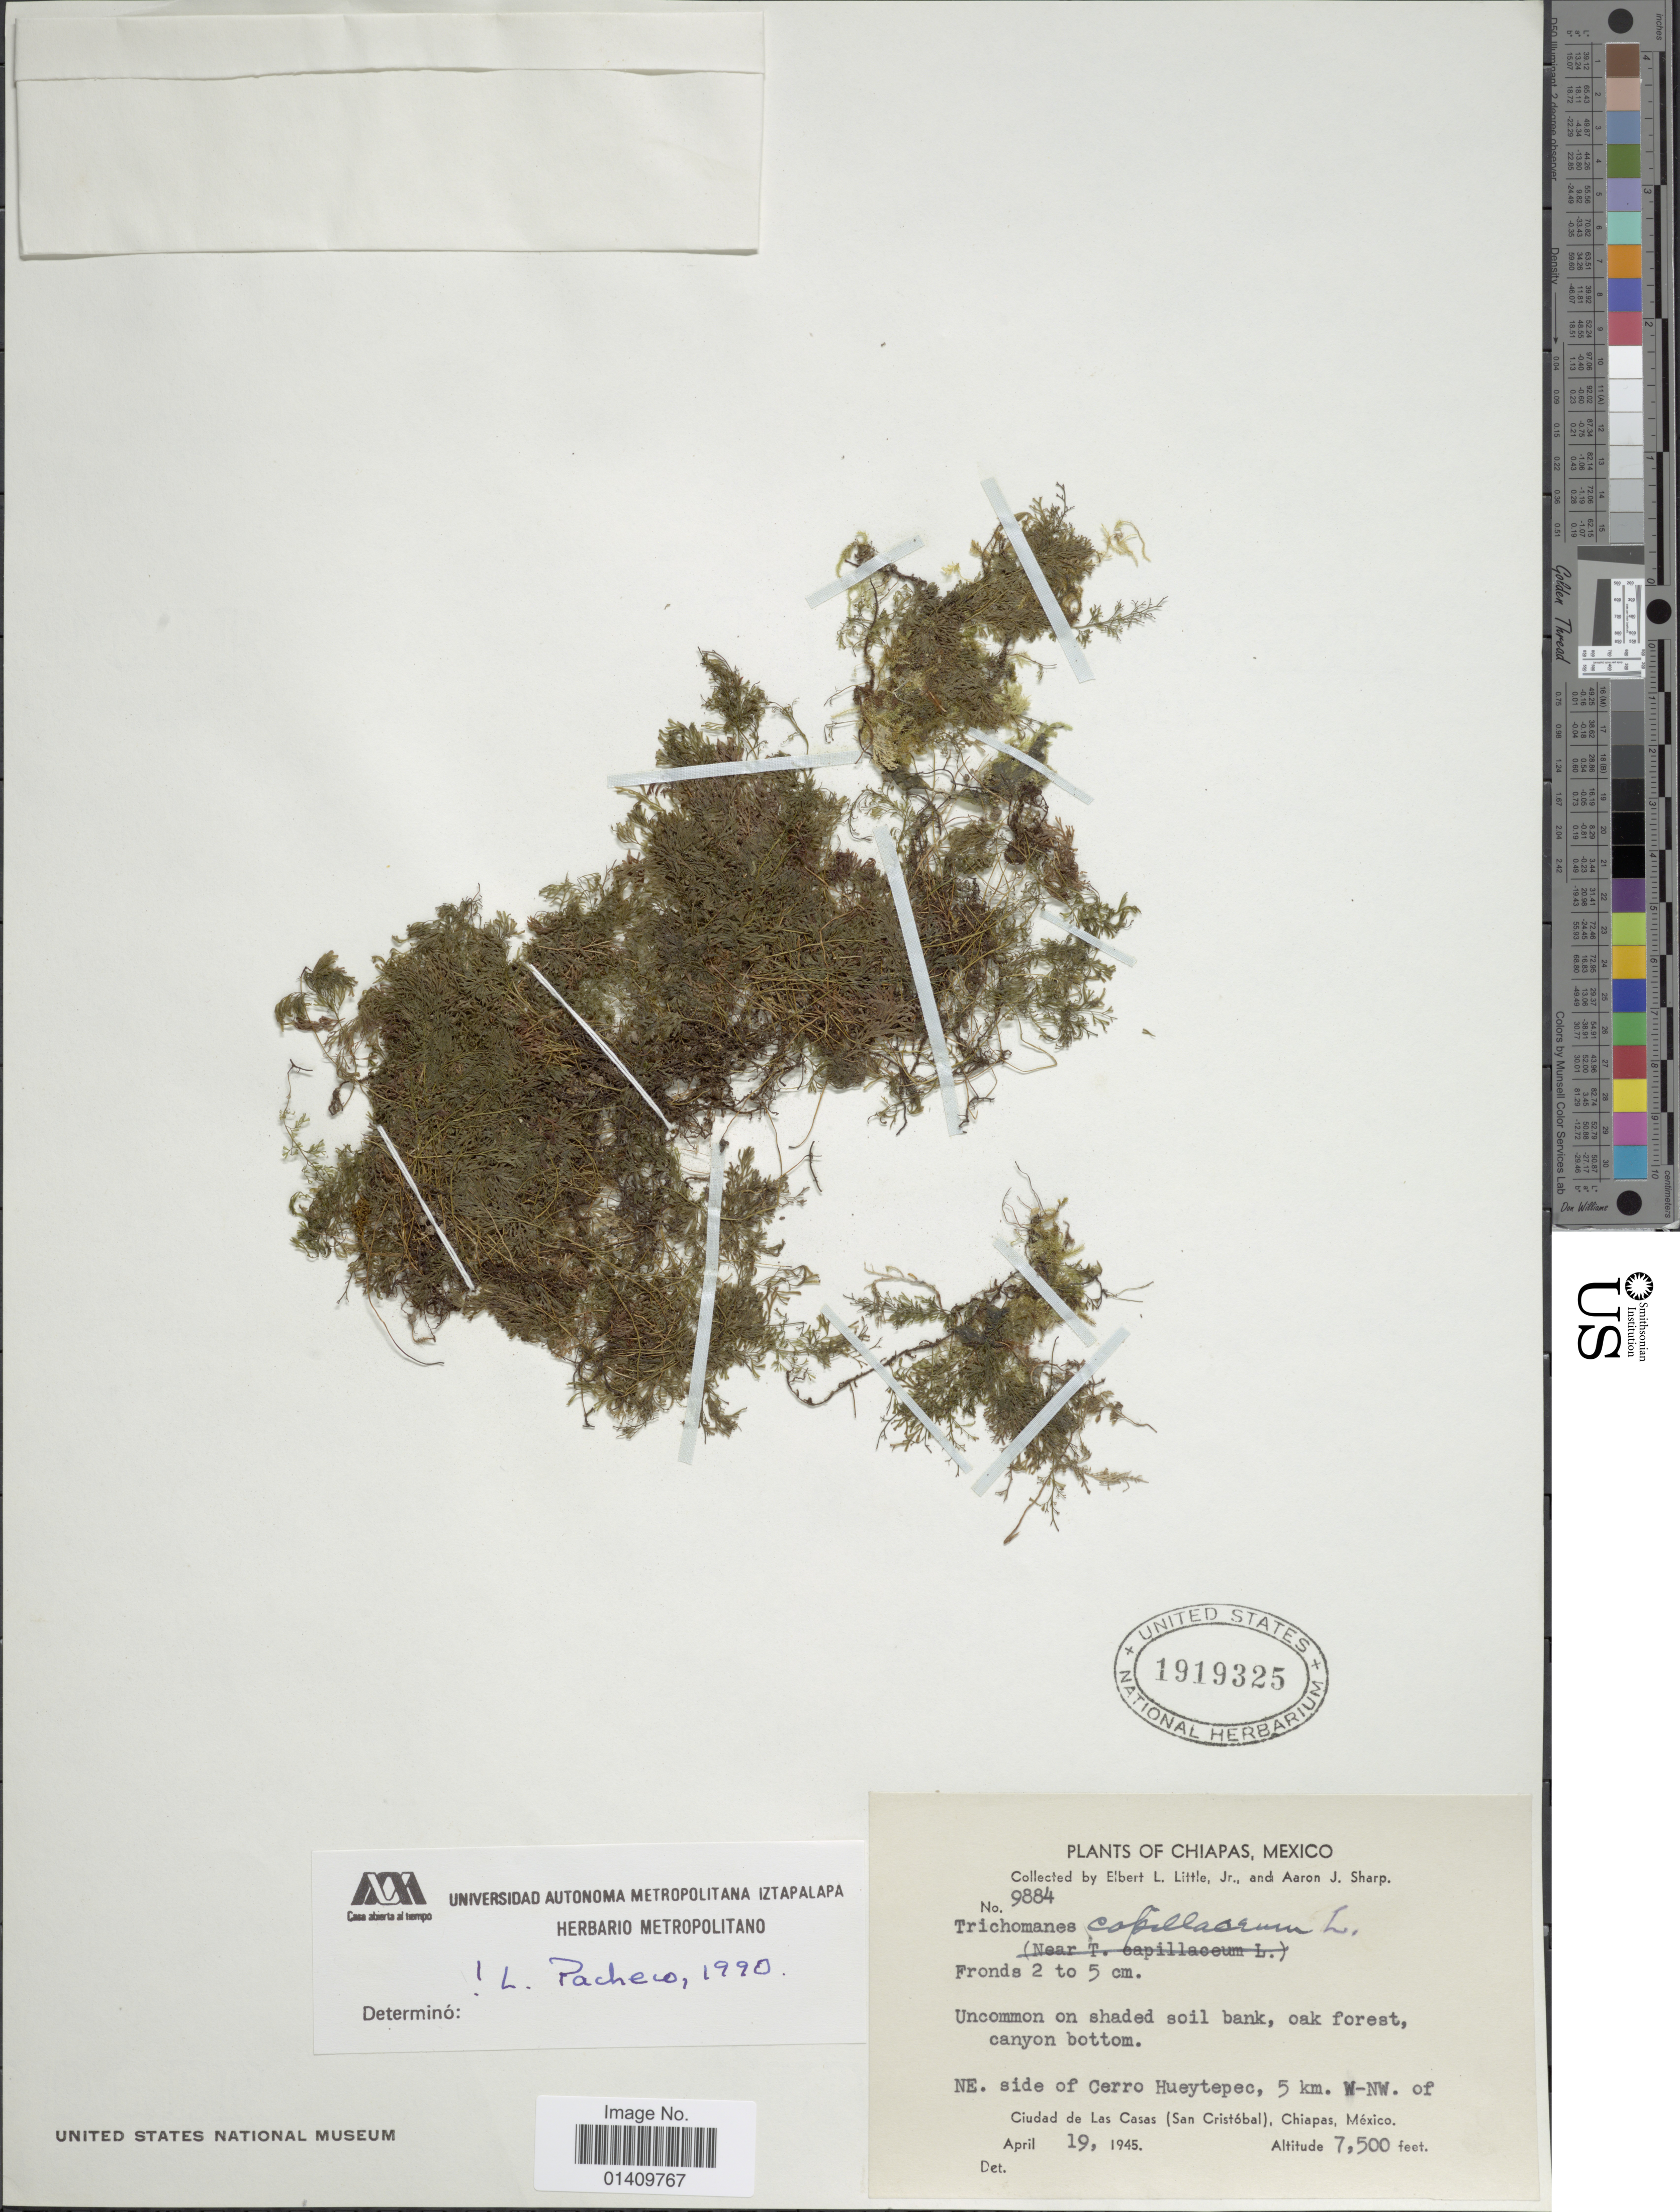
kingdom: Plantae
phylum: Tracheophyta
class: Polypodiopsida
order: Hymenophyllales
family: Hymenophyllaceae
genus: Polyphlebium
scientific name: Polyphlebium capillaceum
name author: (L.) Ebihara & Dubuisson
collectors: E. L. Little & Mrs A. J. Sharp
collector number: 9884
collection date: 1945-04-19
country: Mexico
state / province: Chiapas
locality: Ne side of Cerro hueytepec 5 km W-NW of Ciudad de Las Casas San Cristobal, Chiapas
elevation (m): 2286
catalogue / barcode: US 1919325